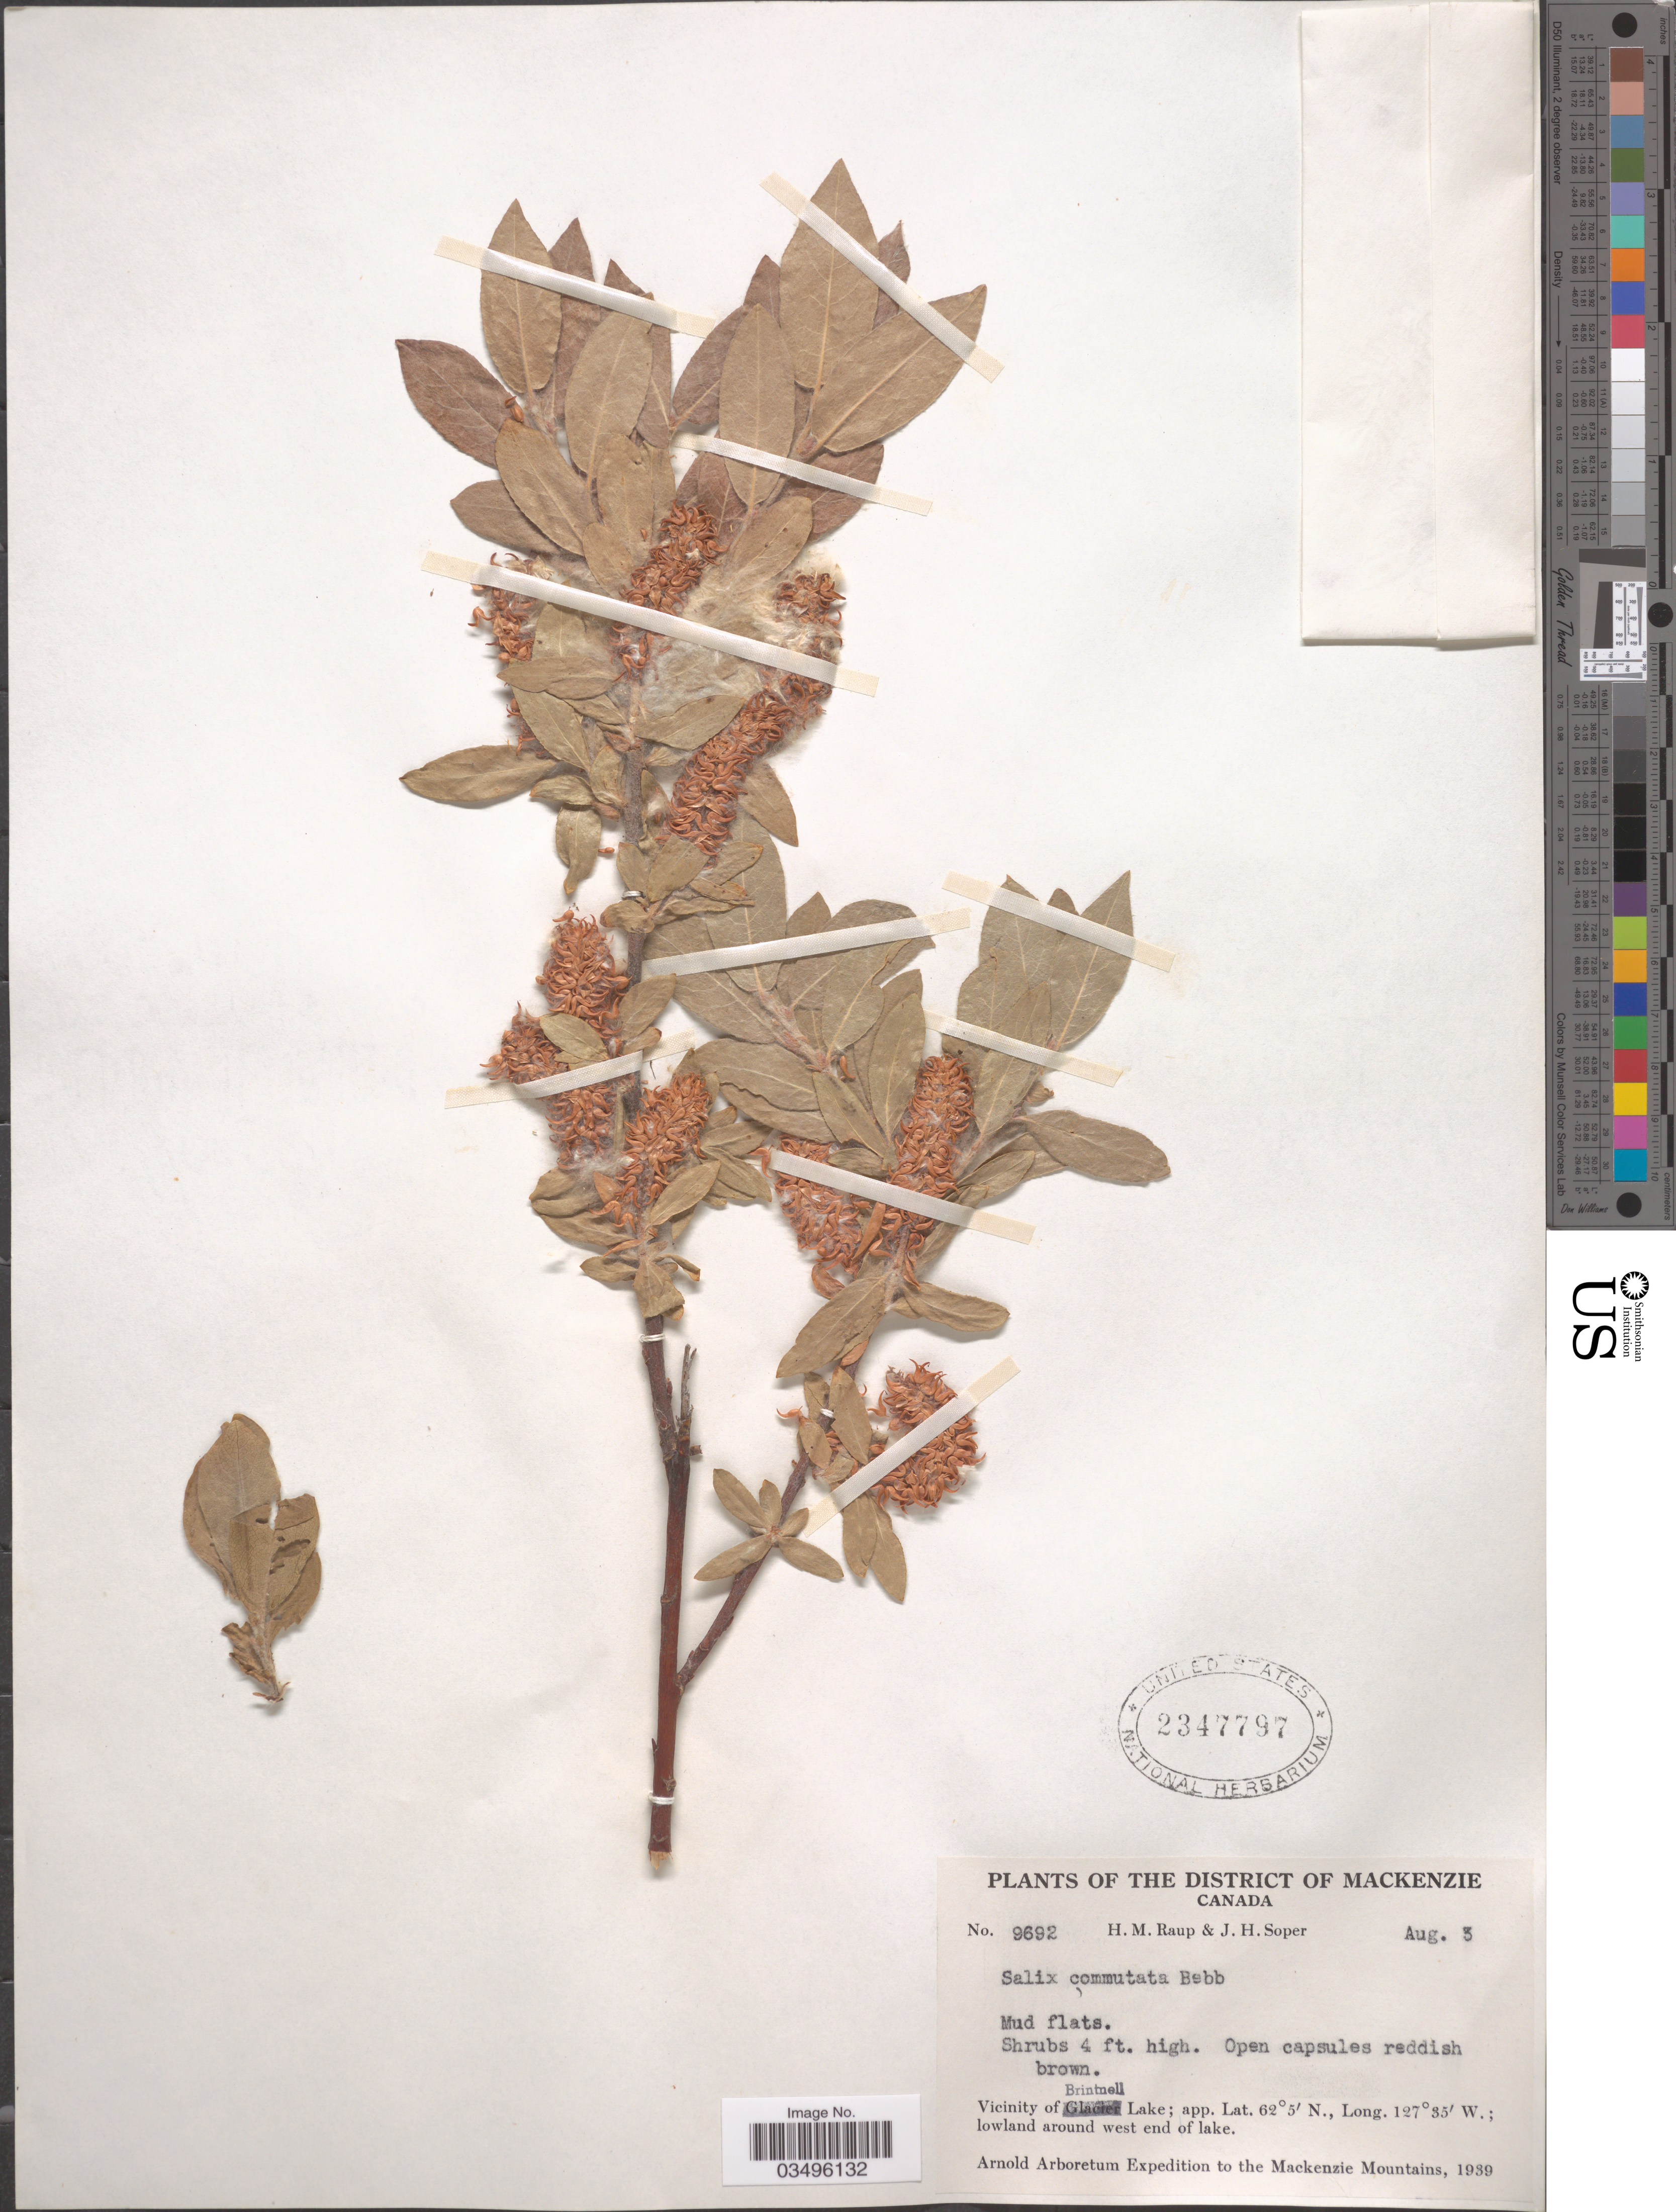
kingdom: Plantae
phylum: Tracheophyta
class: Magnoliopsida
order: Malpighiales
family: Salicaceae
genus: Salix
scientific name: Salix commutata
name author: Bebb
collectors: H. Raup & J. H. Soper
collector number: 9692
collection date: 1939-08-03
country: Canada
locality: The District of Mackenzie. Vicinity of Brintnell Lake; lowland around west end of lake. The Mackenzie Mountains.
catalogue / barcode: US 2347797